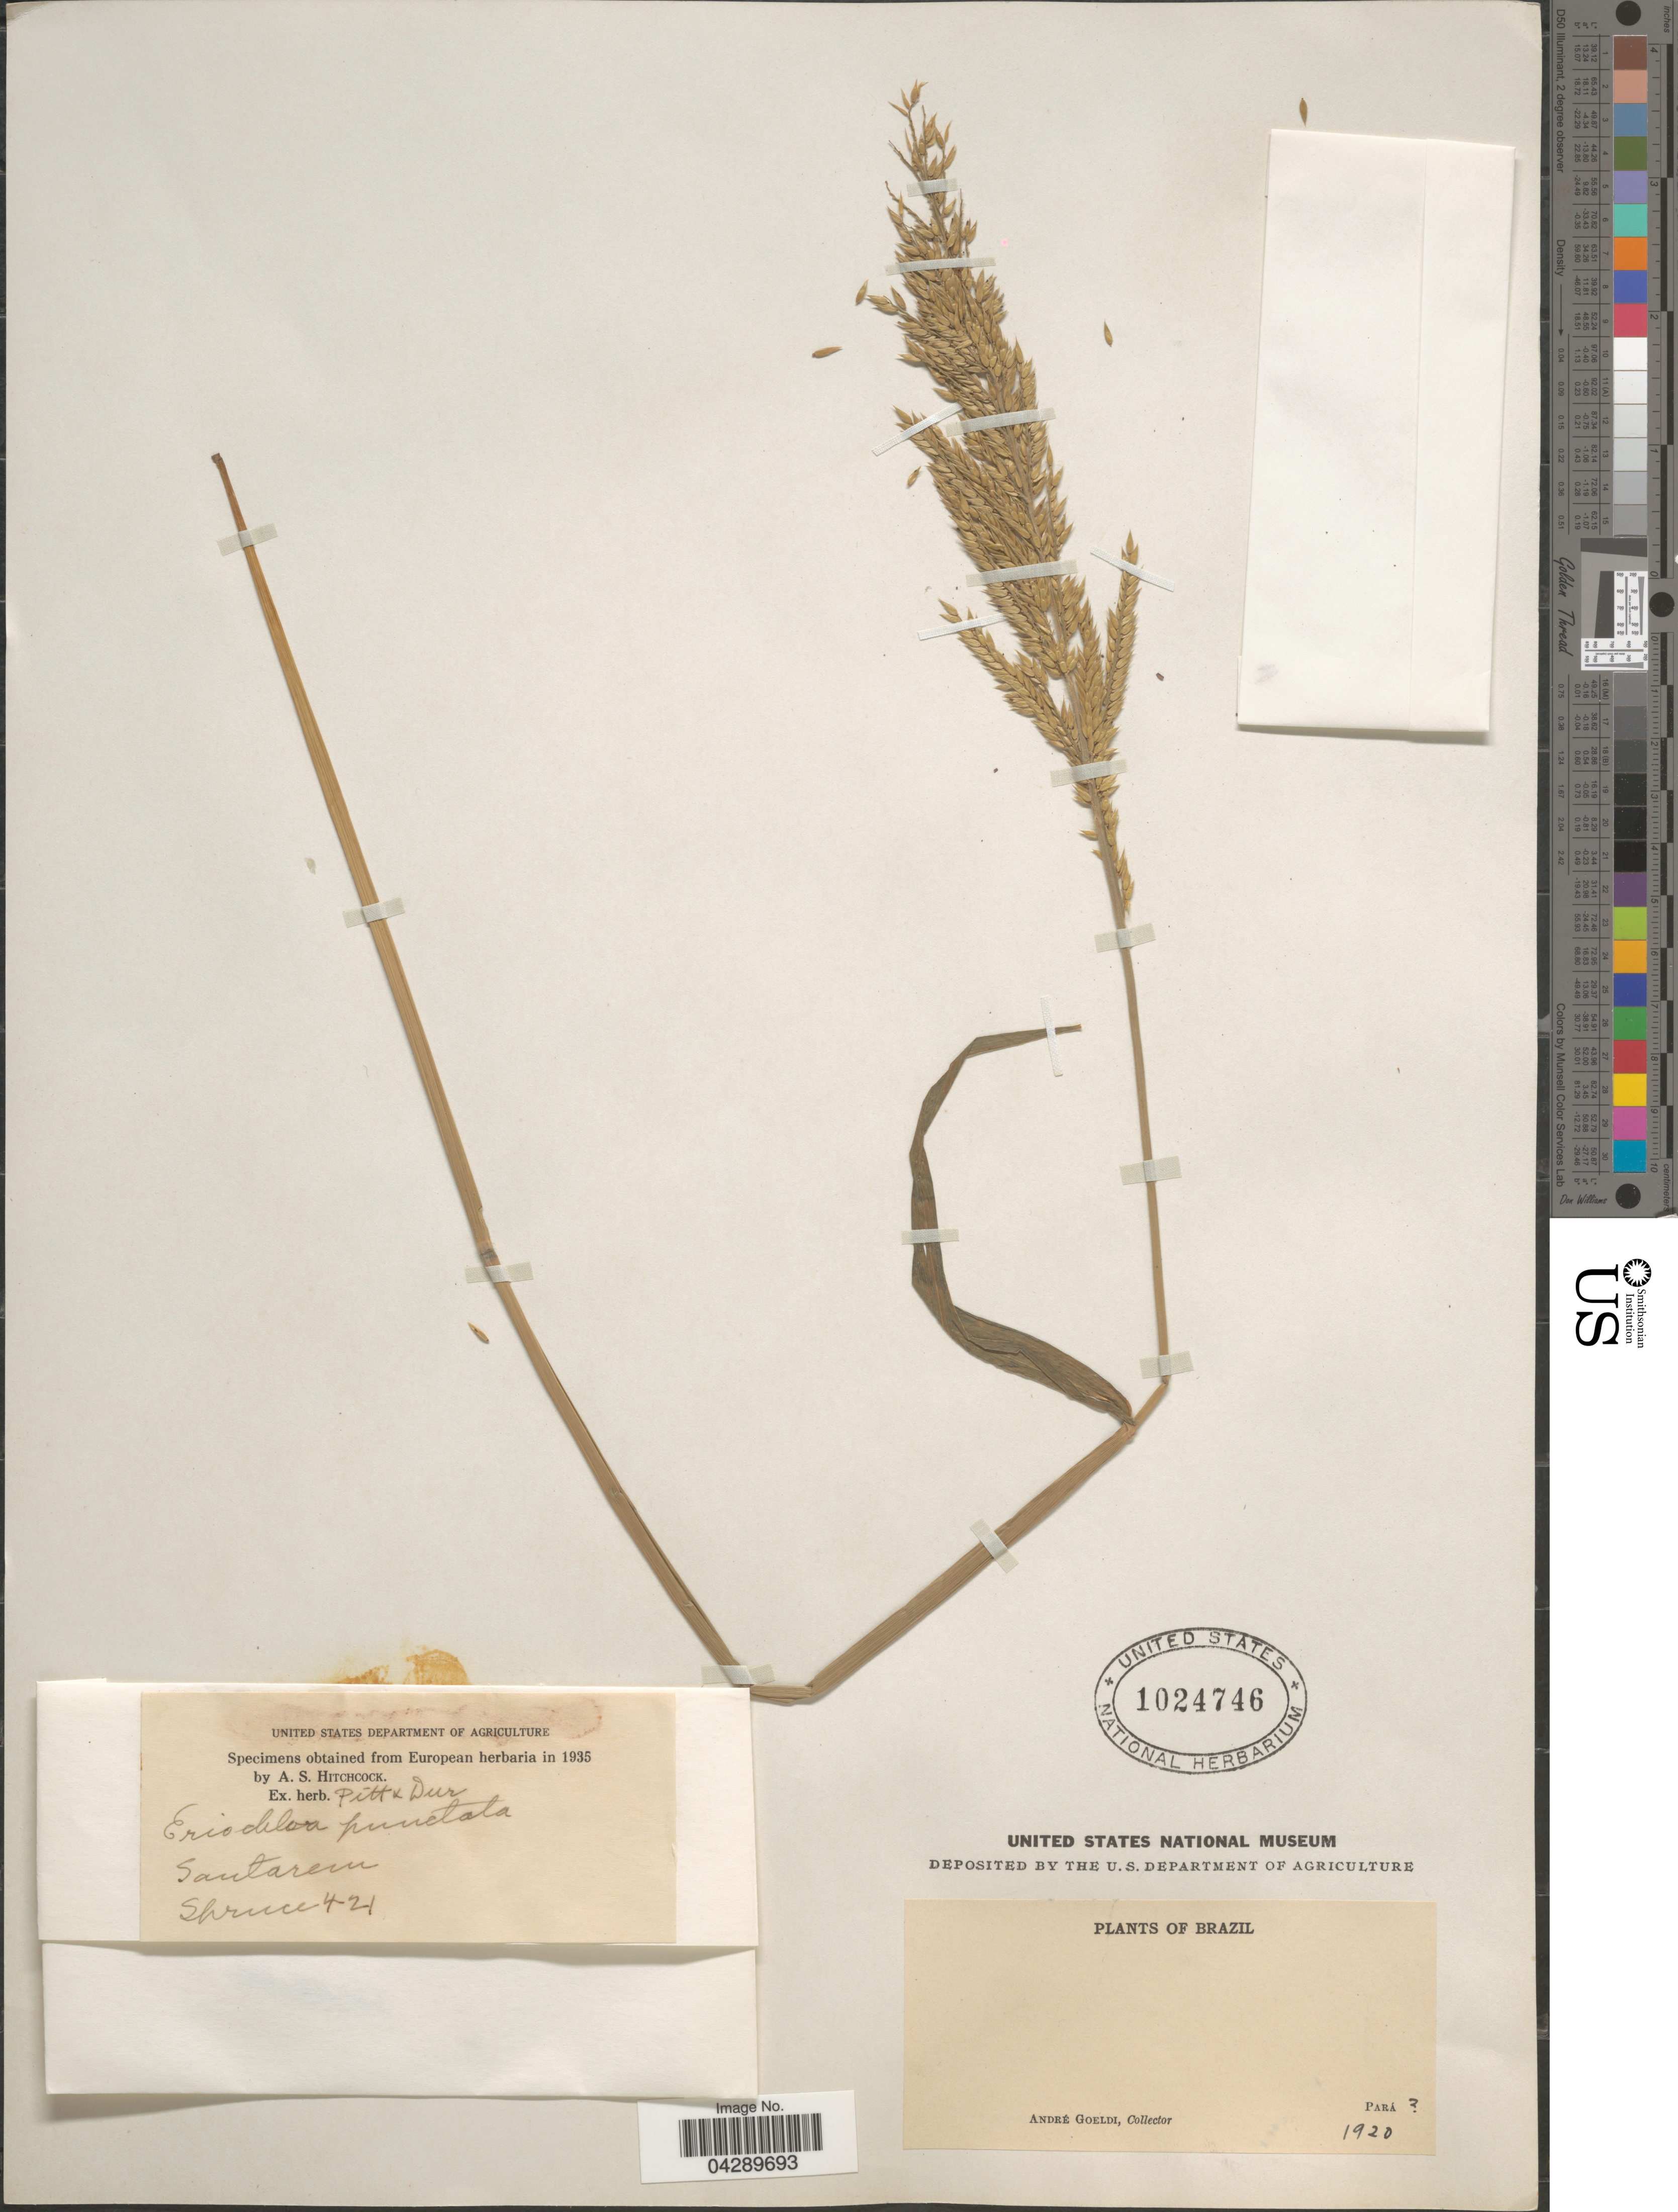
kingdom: Plantae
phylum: Tracheophyta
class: Liliopsida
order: Poales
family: Poaceae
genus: Eriochloa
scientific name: Eriochloa punctata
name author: (L.) Desv. ex Ham.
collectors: A. Goeldi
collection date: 1920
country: Brazil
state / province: Pará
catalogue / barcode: US 1024746-2